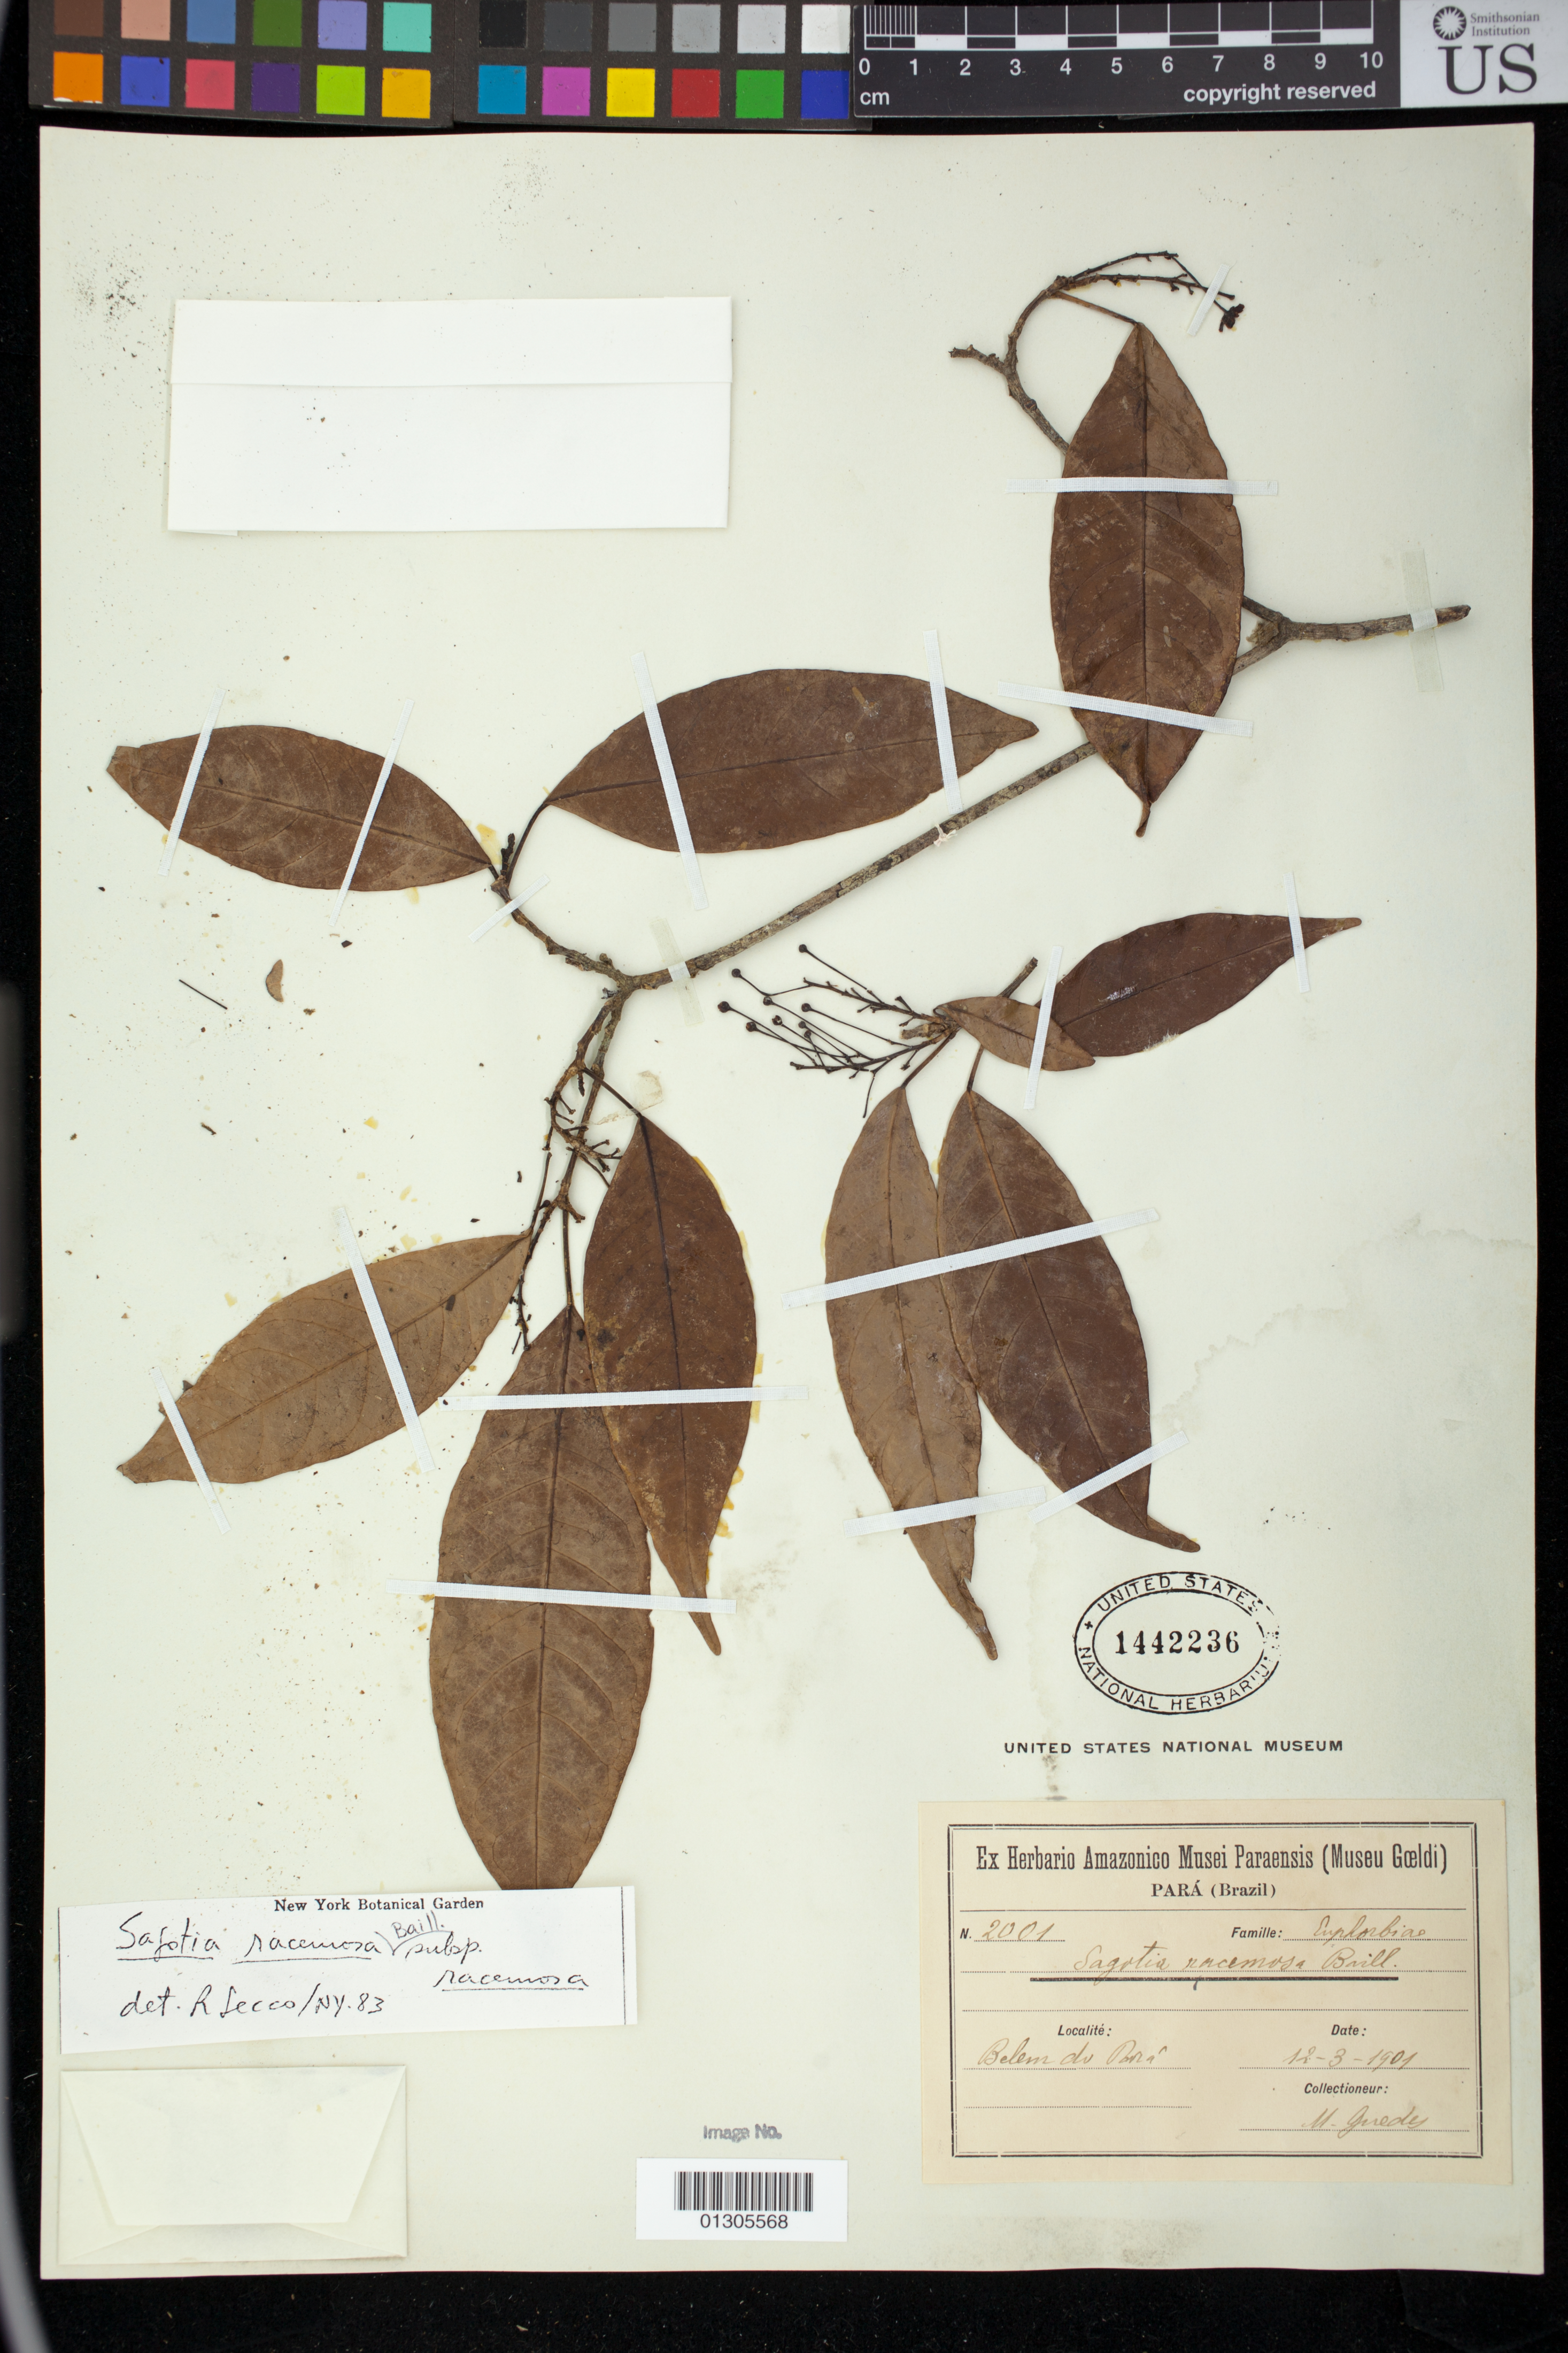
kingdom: Plantae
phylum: Tracheophyta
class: Magnoliopsida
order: Malpighiales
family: Euphorbiaceae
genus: Sagotia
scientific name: Sagotia racemosa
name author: Baill.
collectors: M. Guedes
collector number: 2001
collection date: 1901-12-03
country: Brazil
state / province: Pará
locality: Belem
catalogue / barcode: US 1442236